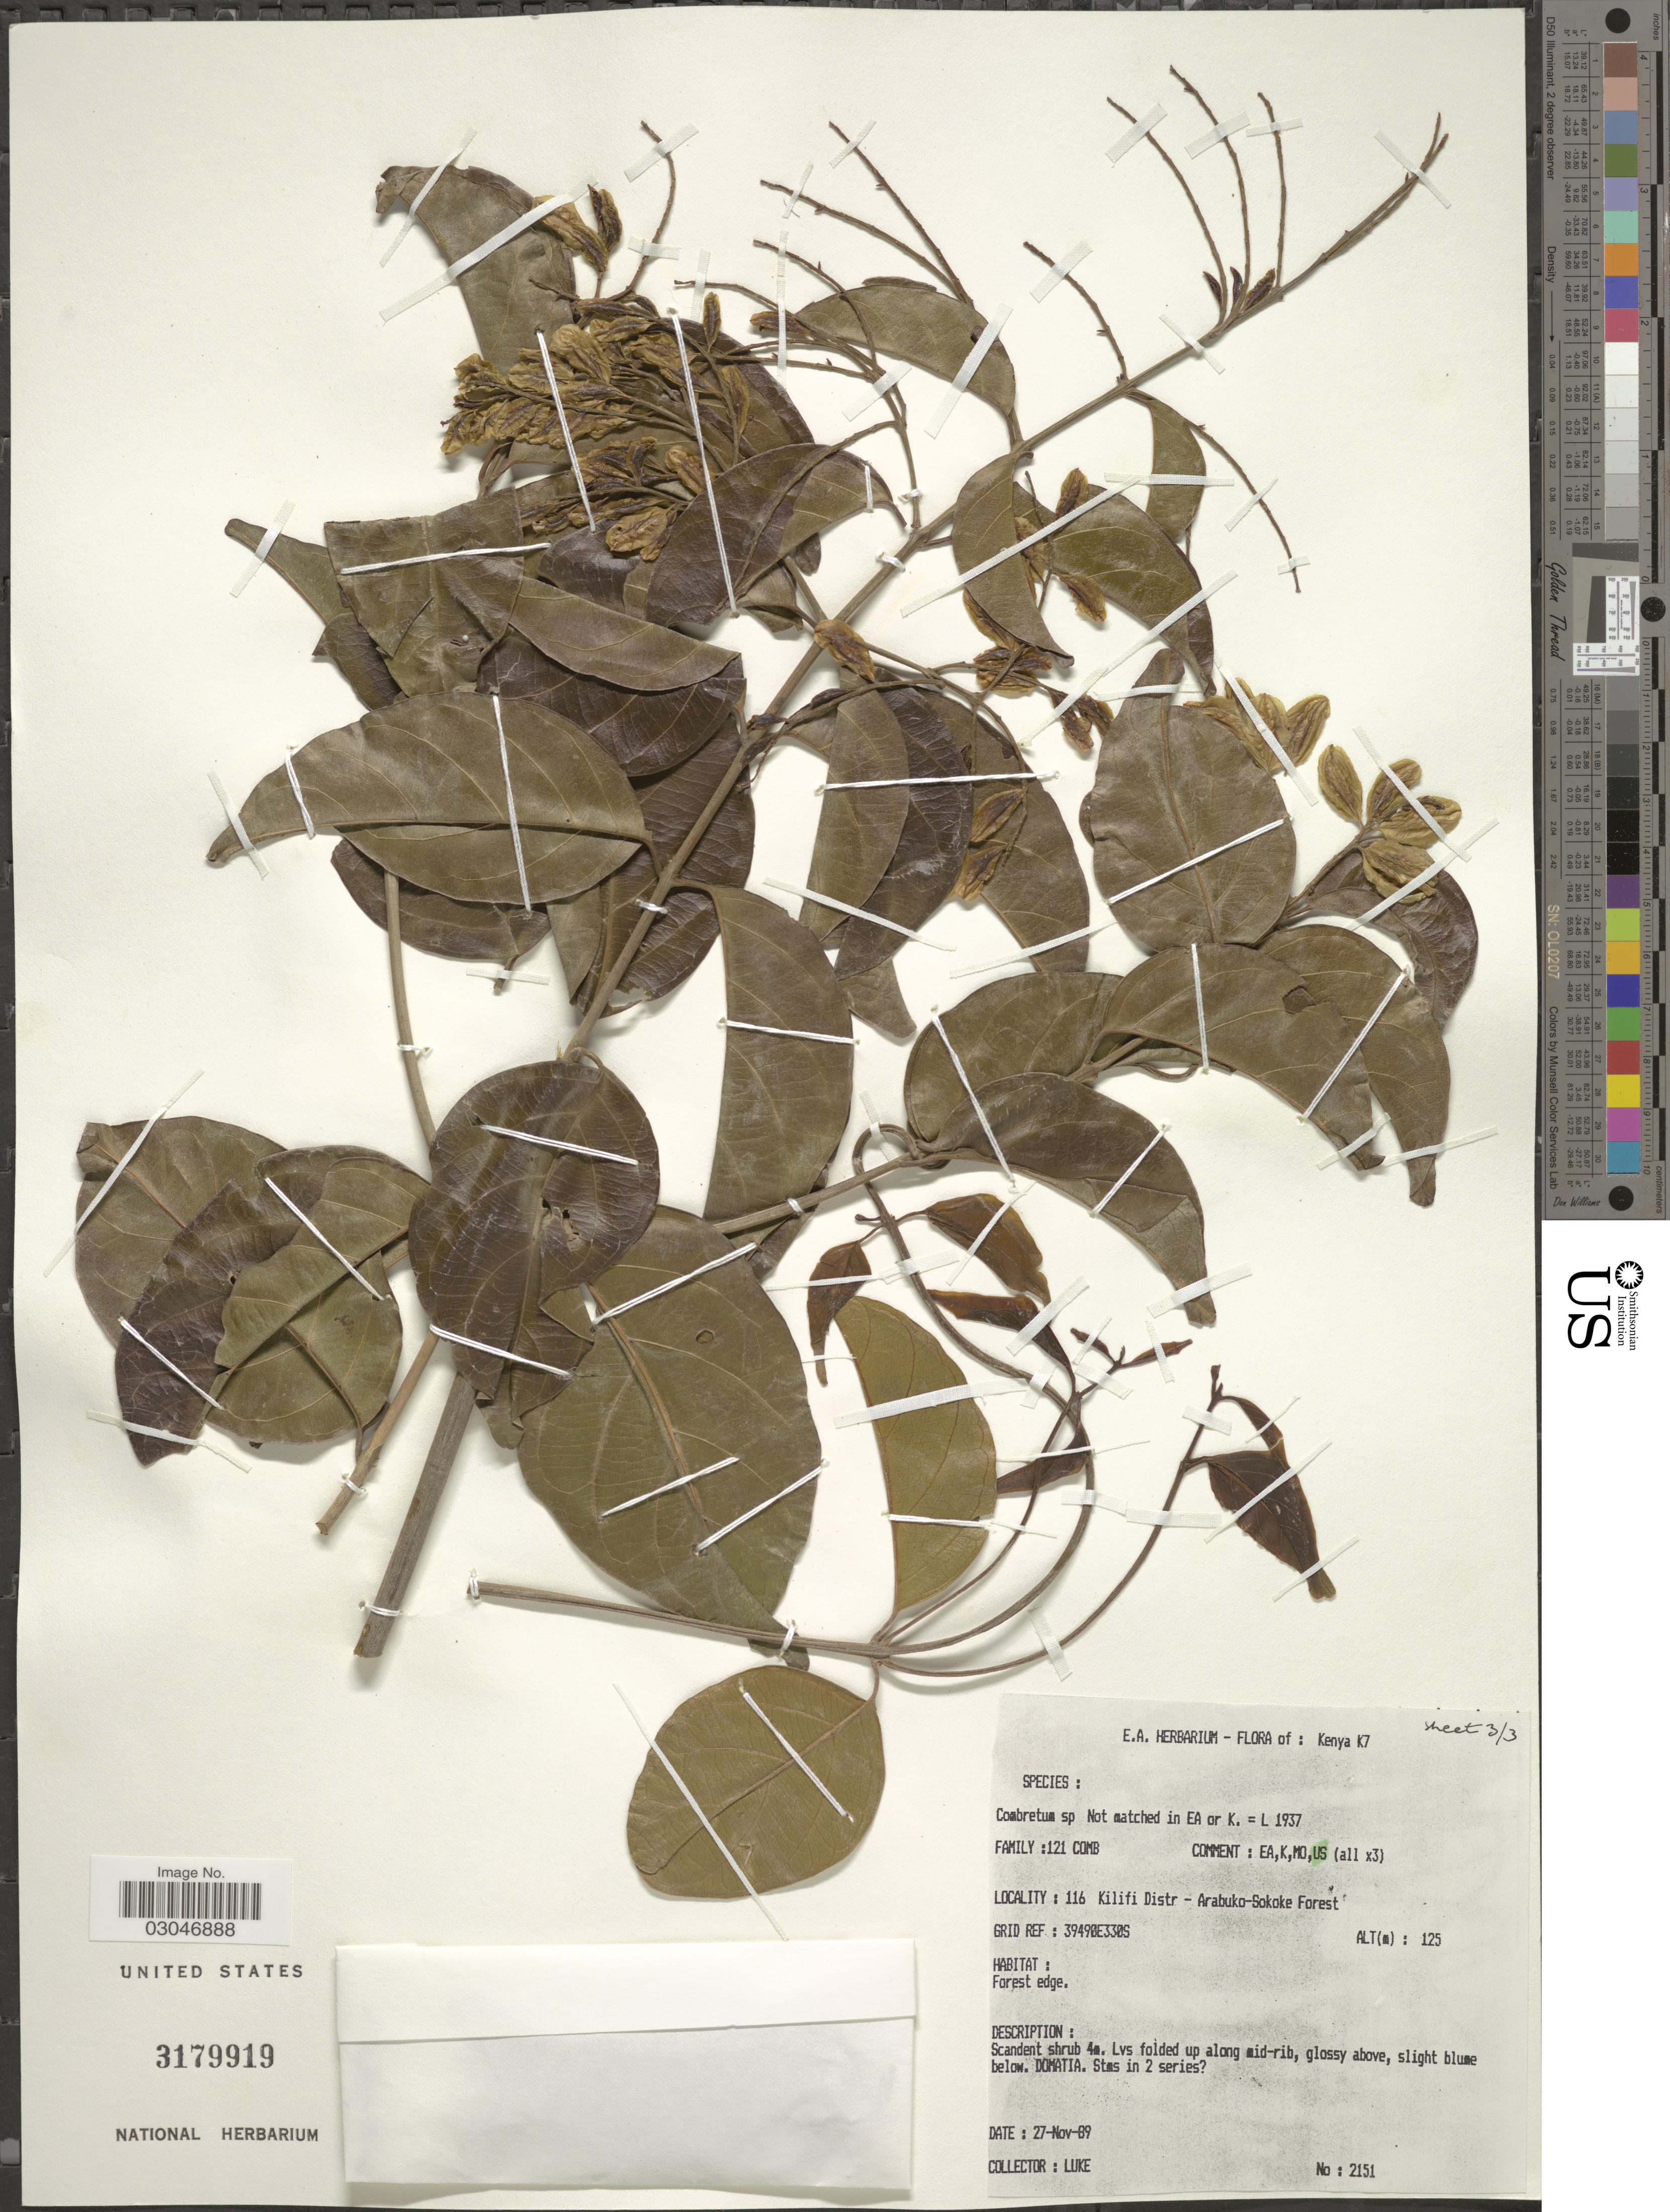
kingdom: Plantae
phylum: Tracheophyta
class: Magnoliopsida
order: Myrtales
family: Combretaceae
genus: Combretum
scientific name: Combretum sp.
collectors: -. Luke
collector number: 2151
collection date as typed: Transcribed d/m/y: 27/11/89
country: Kenya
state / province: Kilifi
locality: K7, 116 Kilifi Distr - Arabuko-Sokoke Forest.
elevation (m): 125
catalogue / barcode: US 3179919